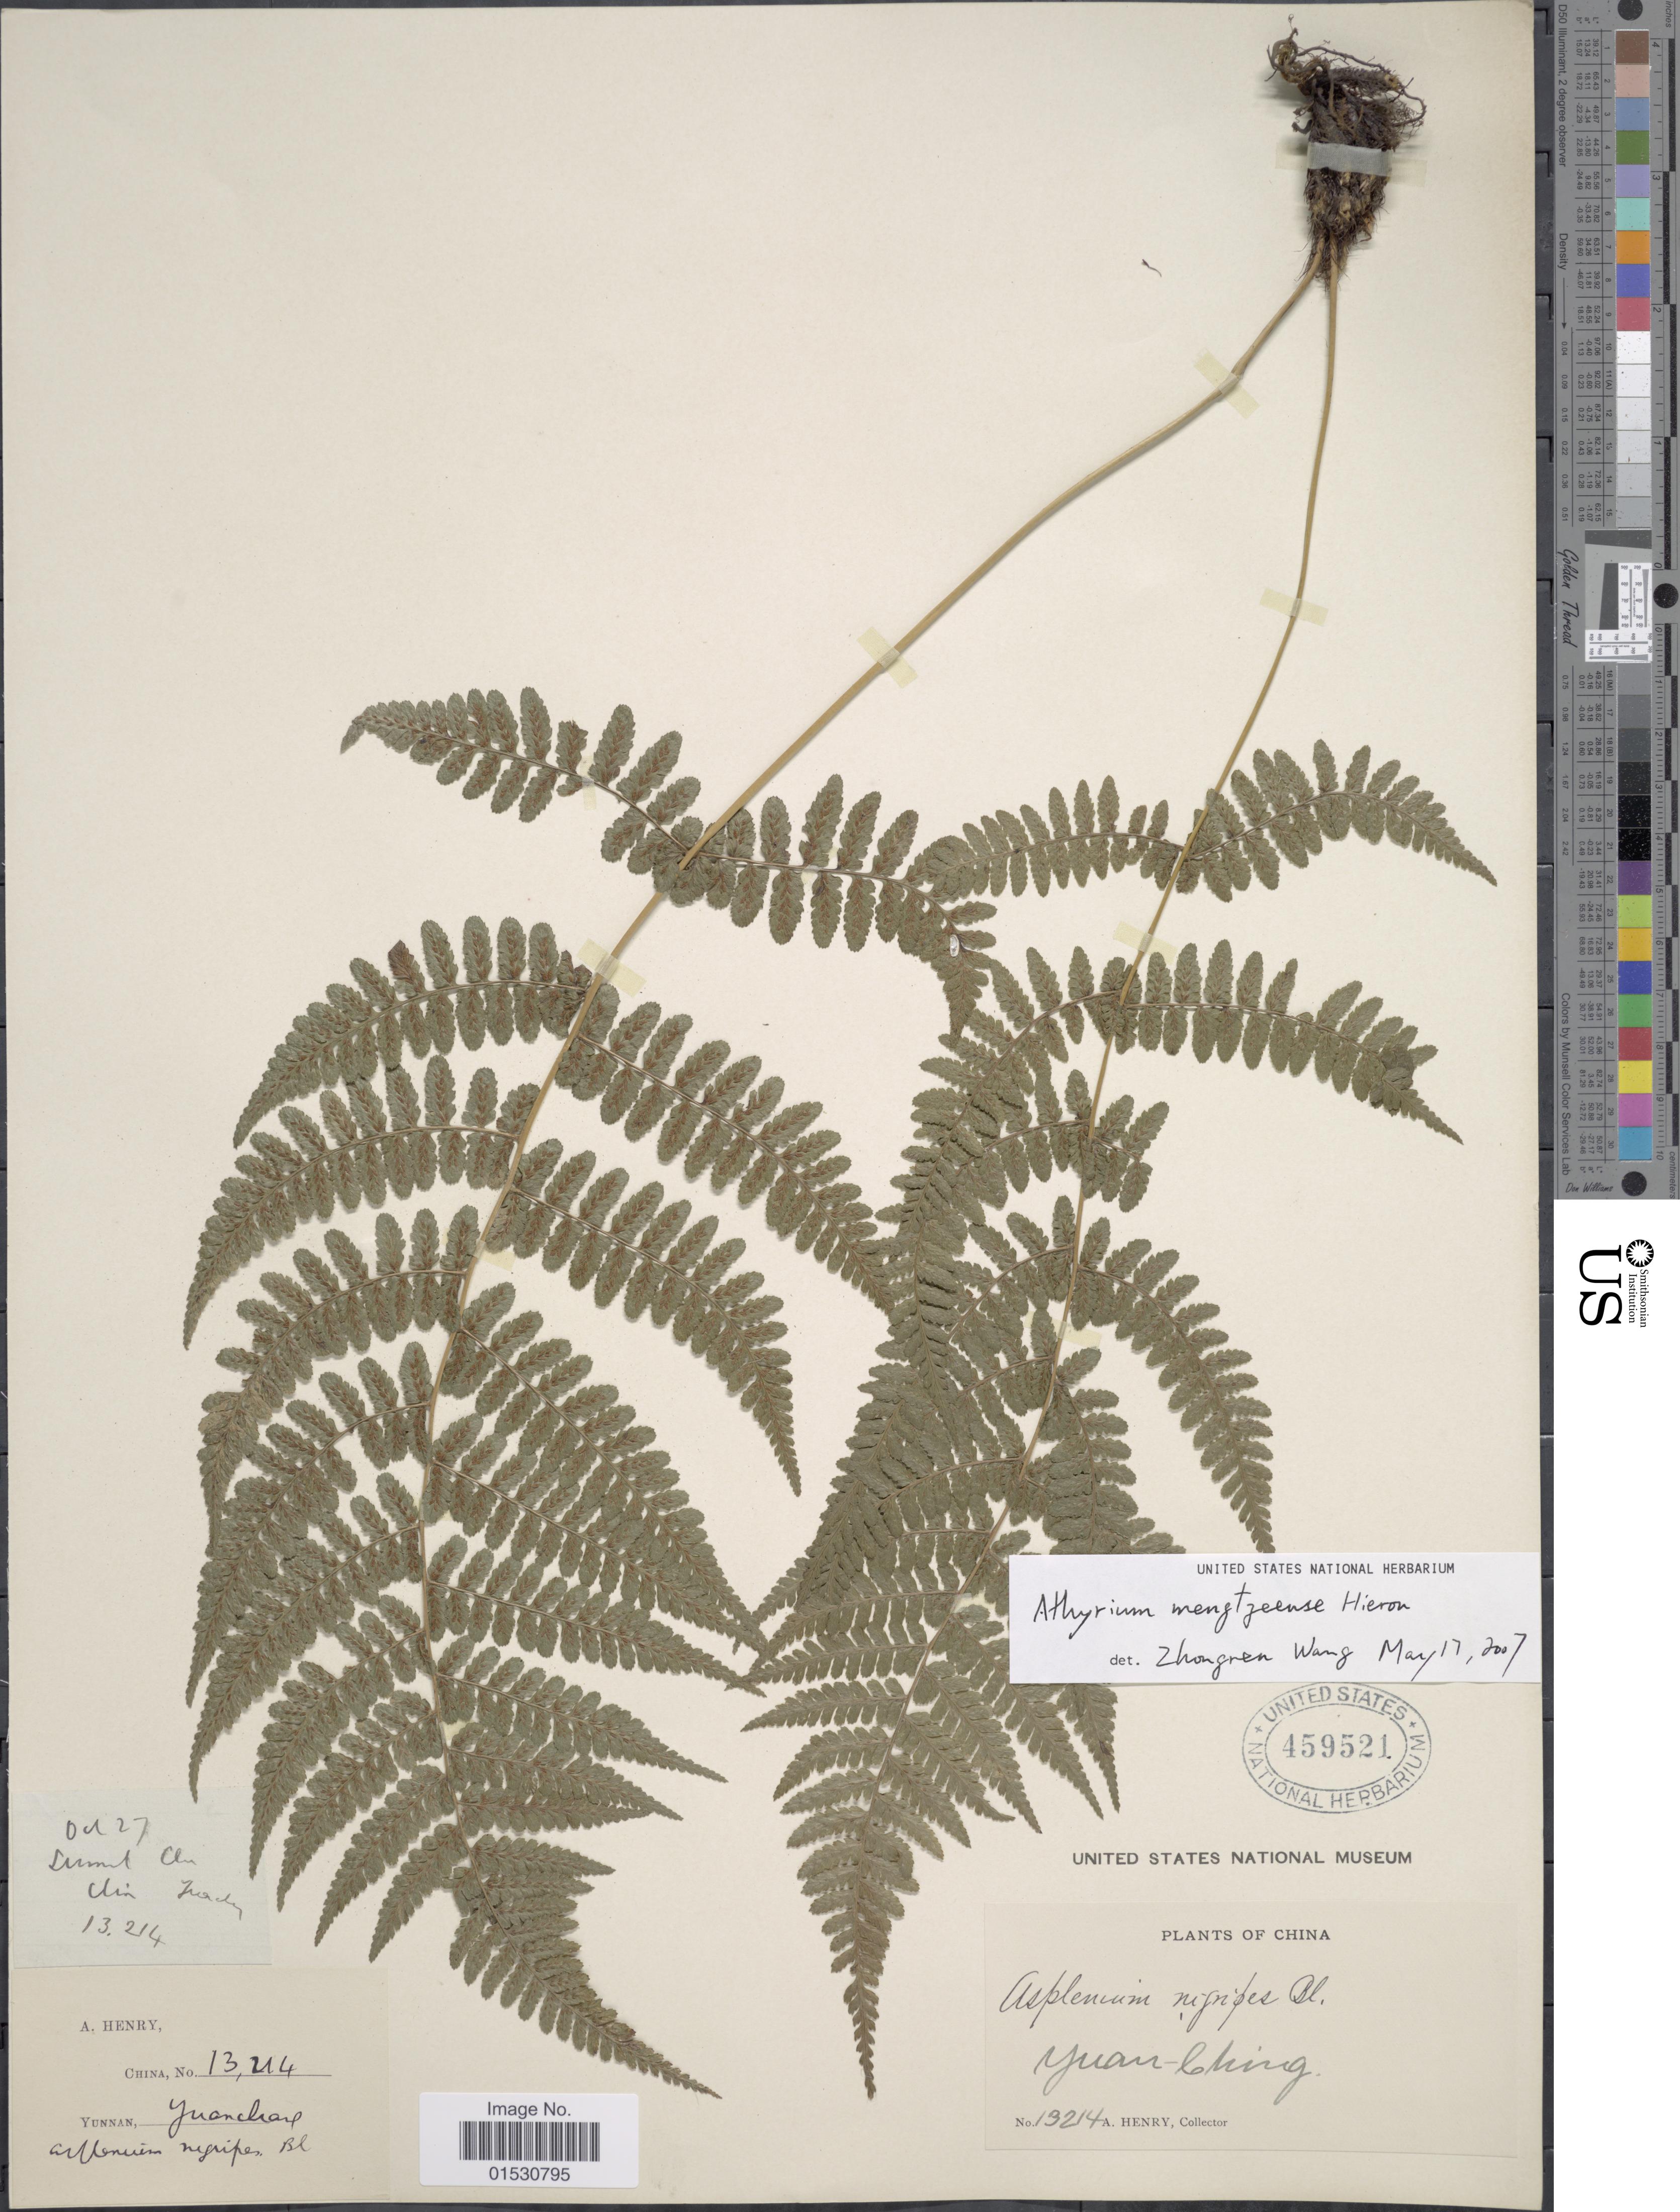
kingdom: Plantae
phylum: Tracheophyta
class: Polypodiopsida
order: Polypodiales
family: Athyriaceae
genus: Athyrium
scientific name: Athyrium mengtzeense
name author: Hieron.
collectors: A. Henry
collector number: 13214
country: China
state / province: Yunnan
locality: Yuan -Ching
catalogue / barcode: US 459521